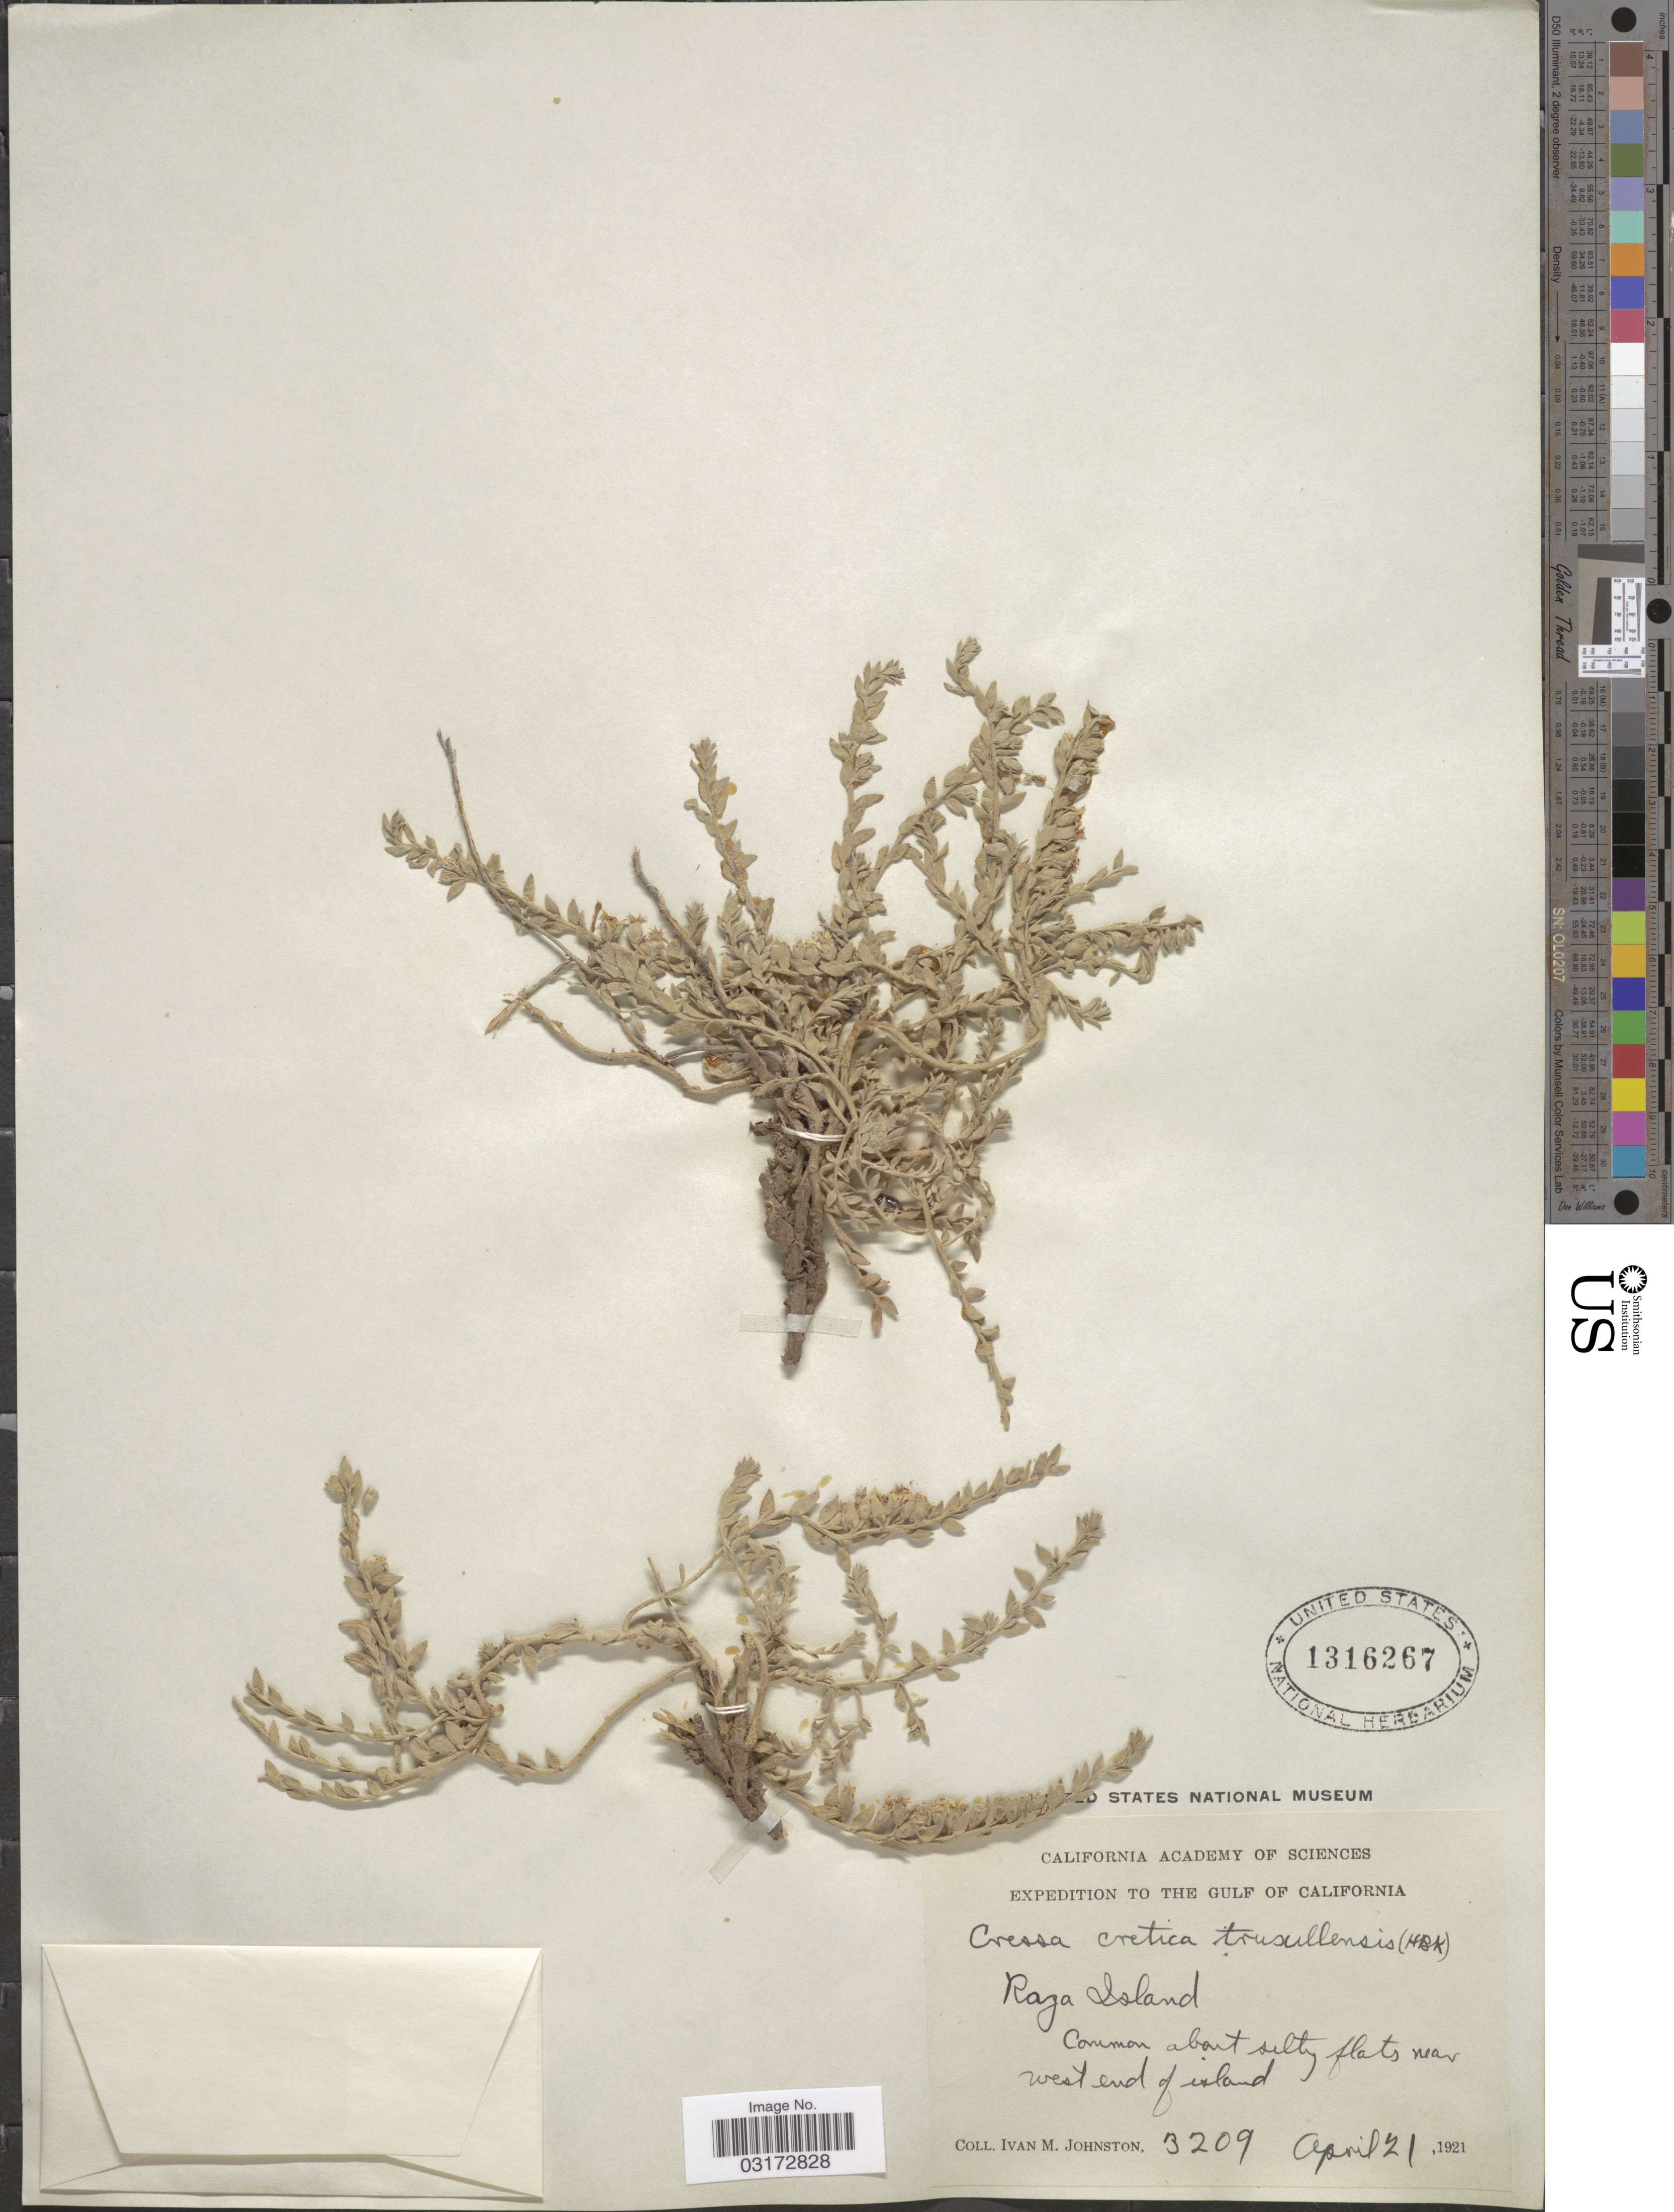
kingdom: Plantae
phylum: Tracheophyta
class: Magnoliopsida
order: Solanales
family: Convolvulaceae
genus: Cressa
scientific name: Cressa truxillensis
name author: Kunth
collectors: I.M. Johnston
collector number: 3209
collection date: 1921-04-21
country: Mexico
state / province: Baja California Norte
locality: To the Gulf of California, Raza Island, near west end of island.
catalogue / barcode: US 1316267